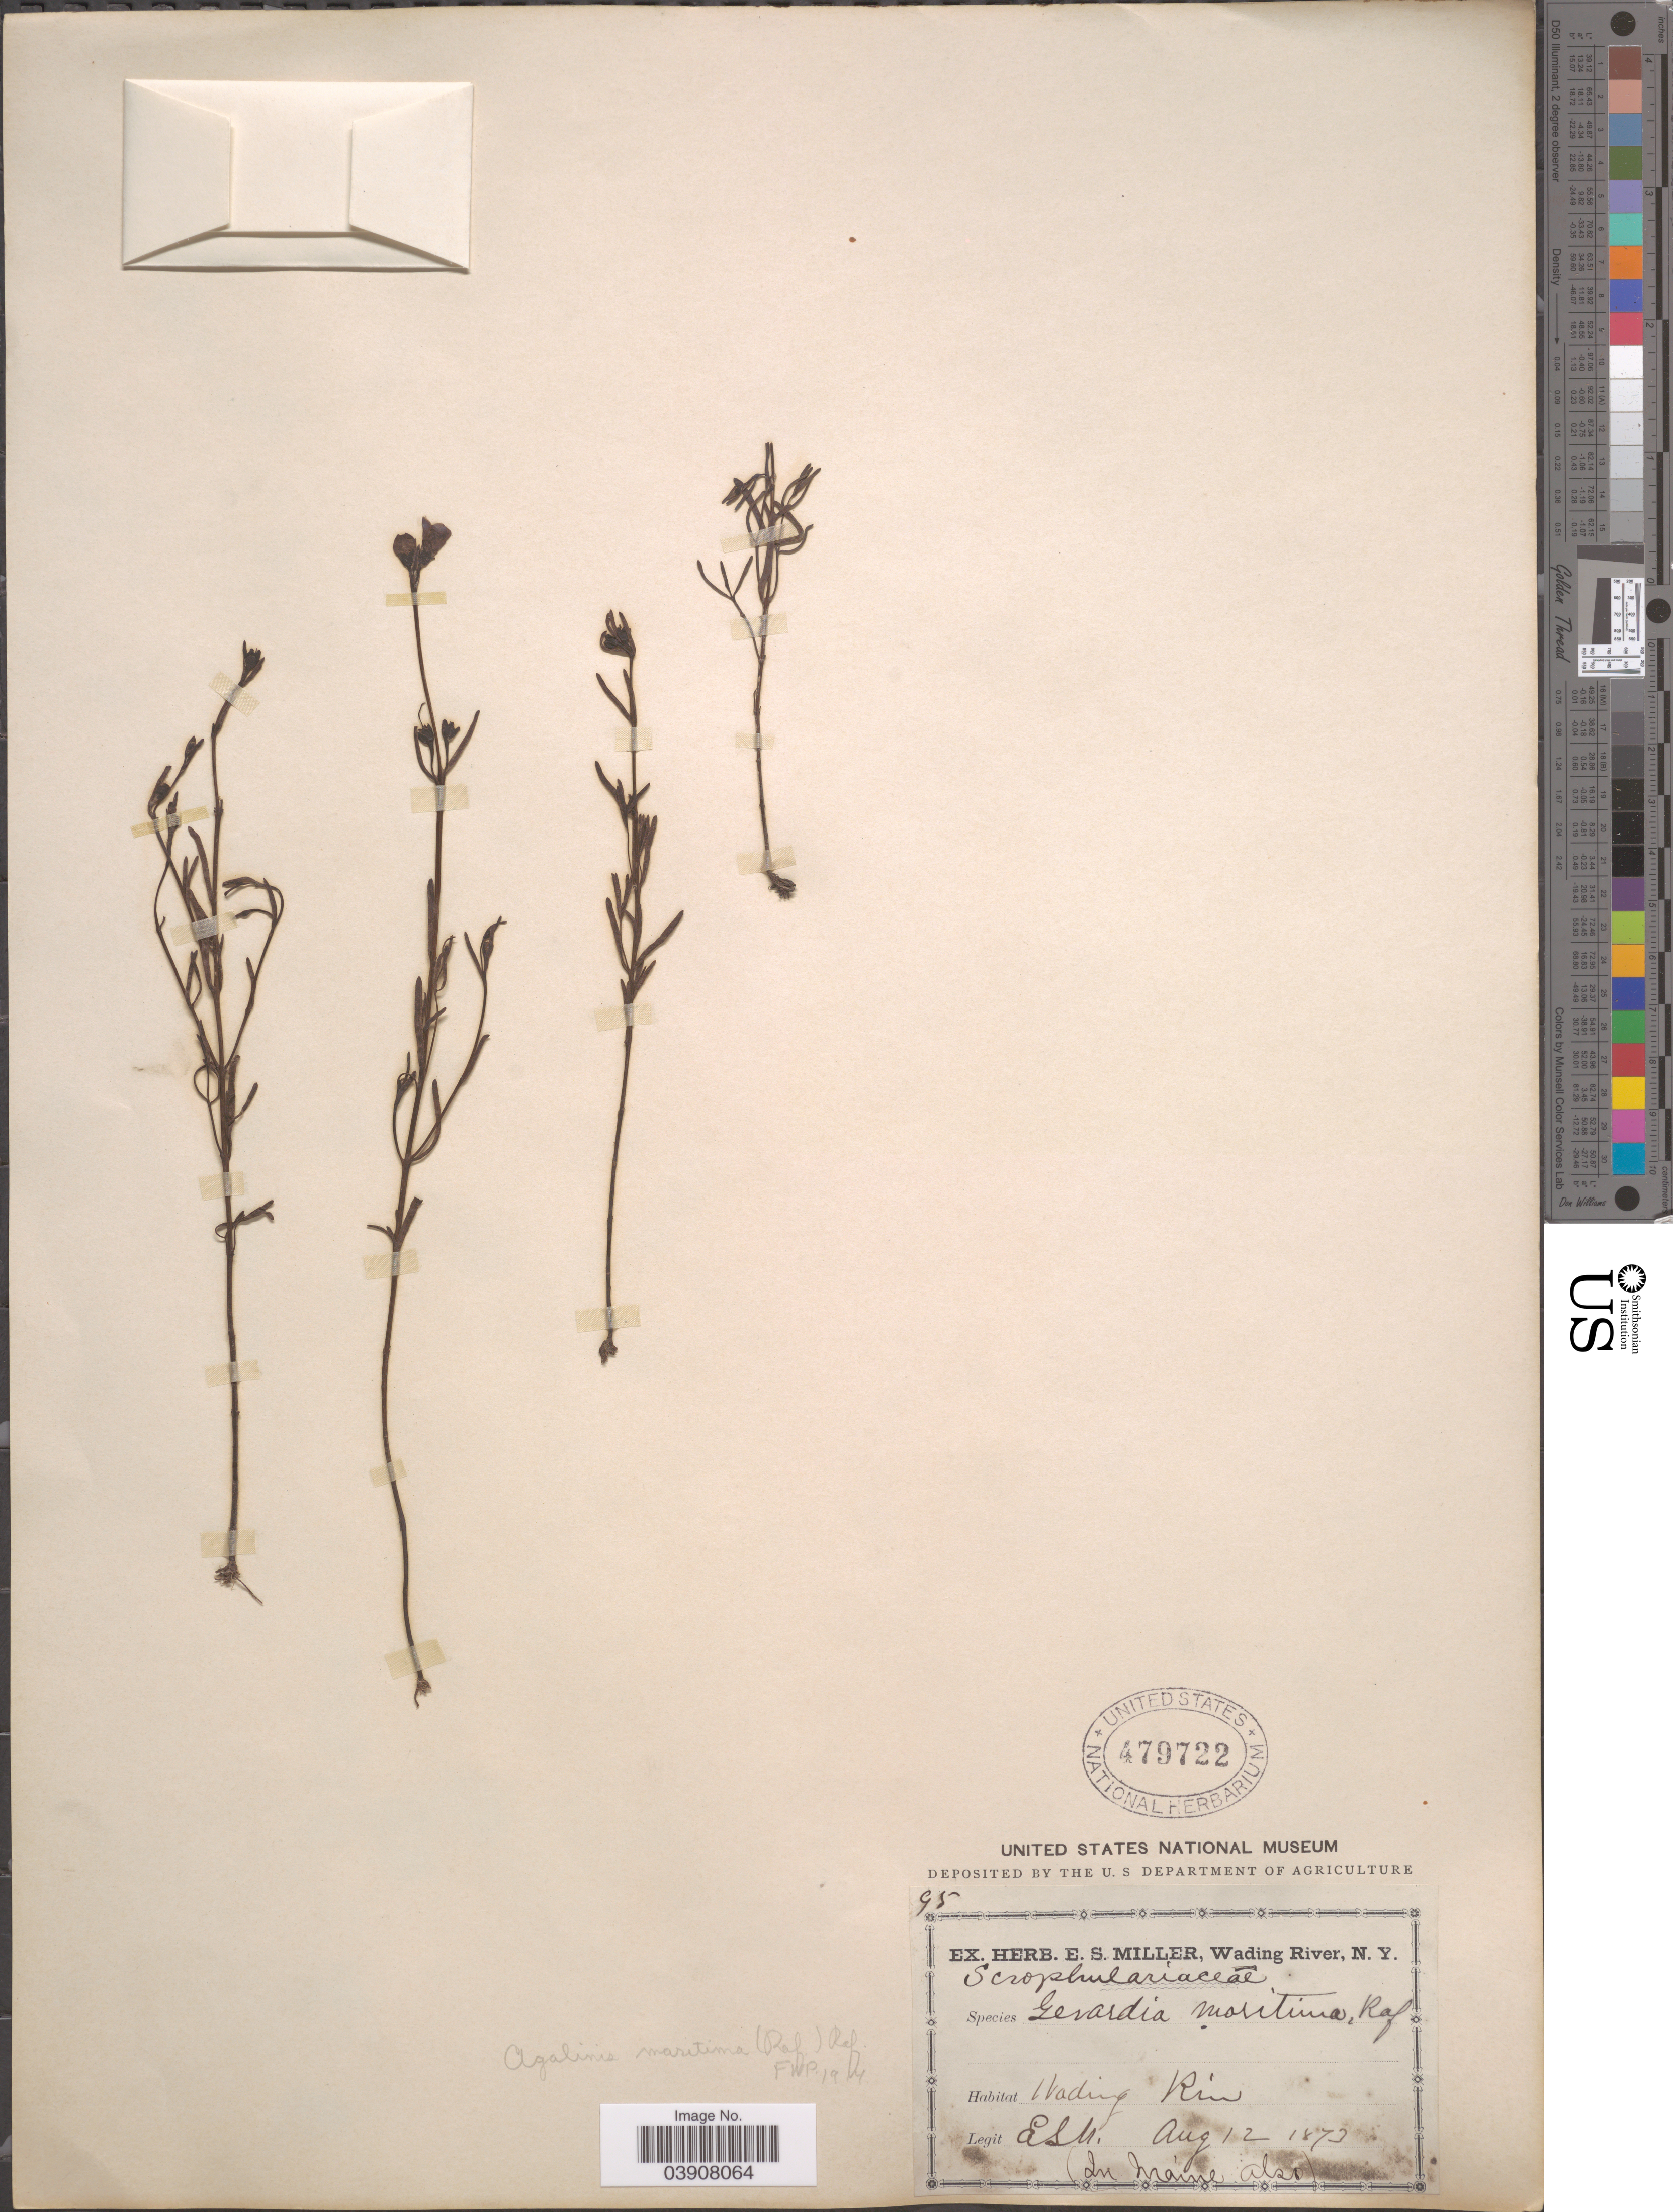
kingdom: Plantae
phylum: Tracheophyta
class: Magnoliopsida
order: Lamiales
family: Orobanchaceae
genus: Agalinis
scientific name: Agalinis maritima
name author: (Raf.) Raf.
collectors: E. S. Miller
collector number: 95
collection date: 1873-08-12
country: United States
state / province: New York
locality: Wading River.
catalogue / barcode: US 479722